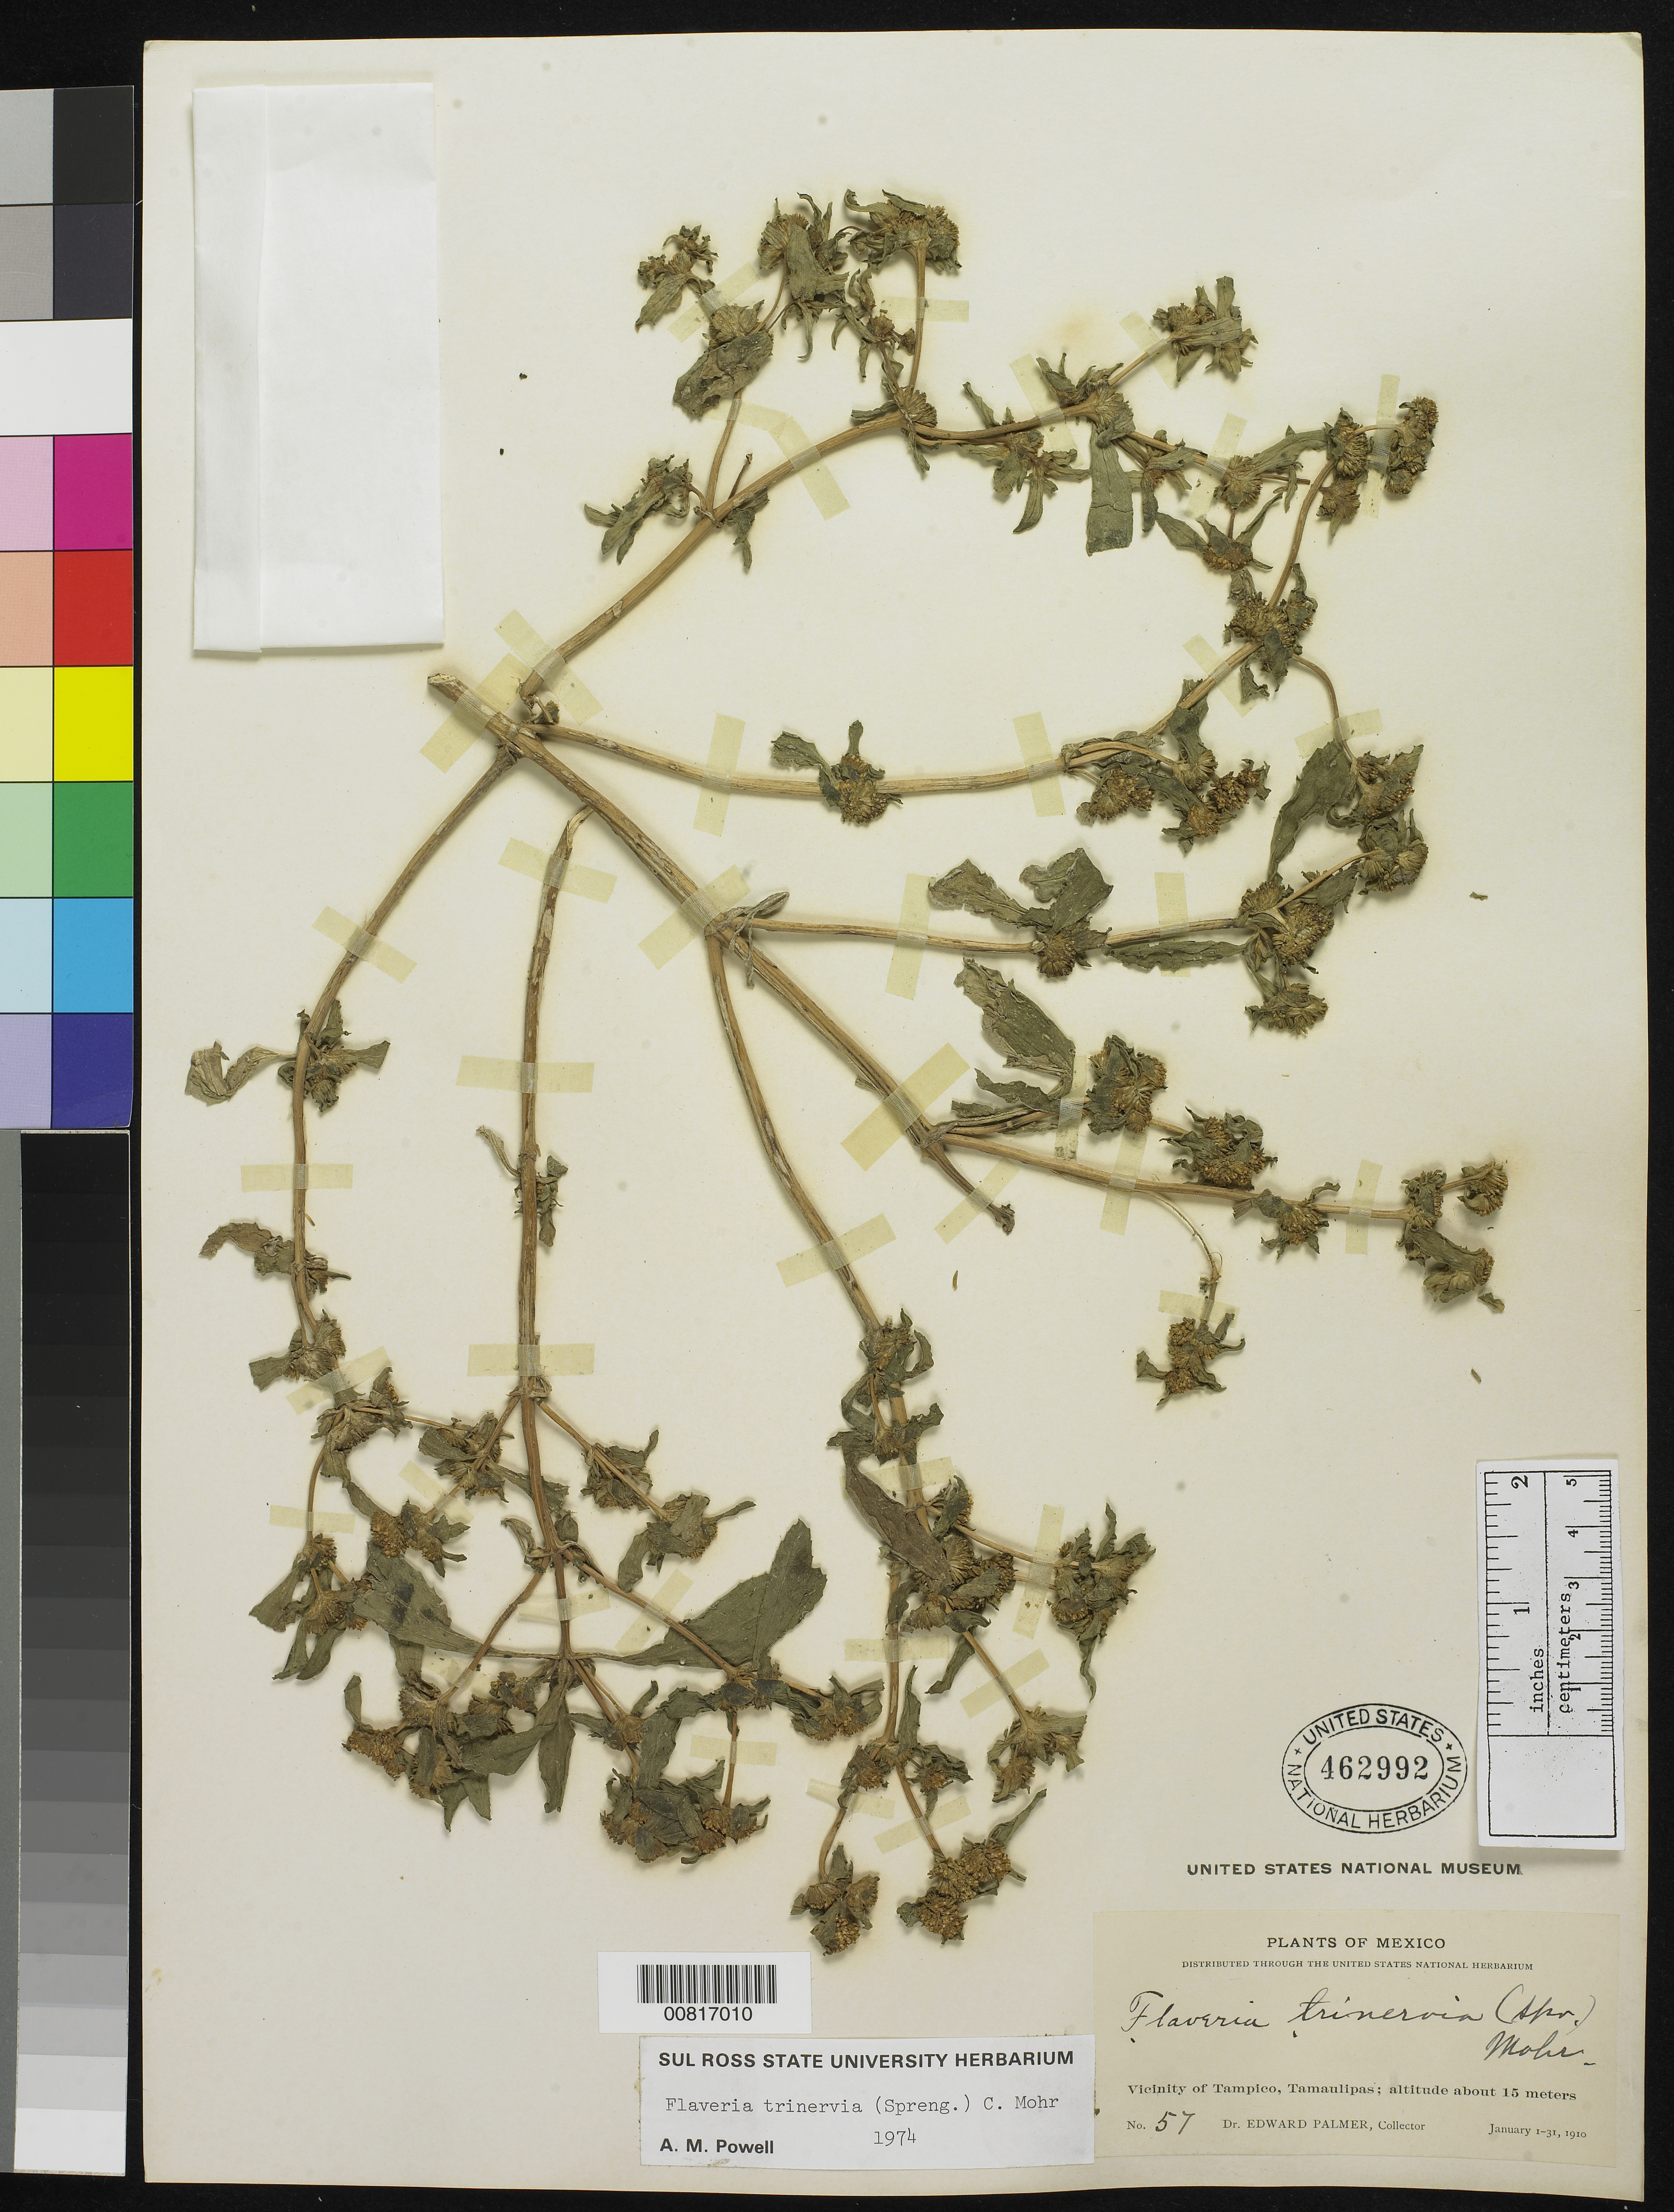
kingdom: Plantae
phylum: Tracheophyta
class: Magnoliopsida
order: Asterales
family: Asteraceae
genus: Flaveria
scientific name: Flaveria trinervia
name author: (Spreng.) C. Mohr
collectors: E. Palmer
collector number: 57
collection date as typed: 01 Jan 1910 to 31 Jan 1910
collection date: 1910-01-01/1910-01-31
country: Mexico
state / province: Tamaulipas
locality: Vicinity of Tampico, Tamaulipas.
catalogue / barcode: US 462992